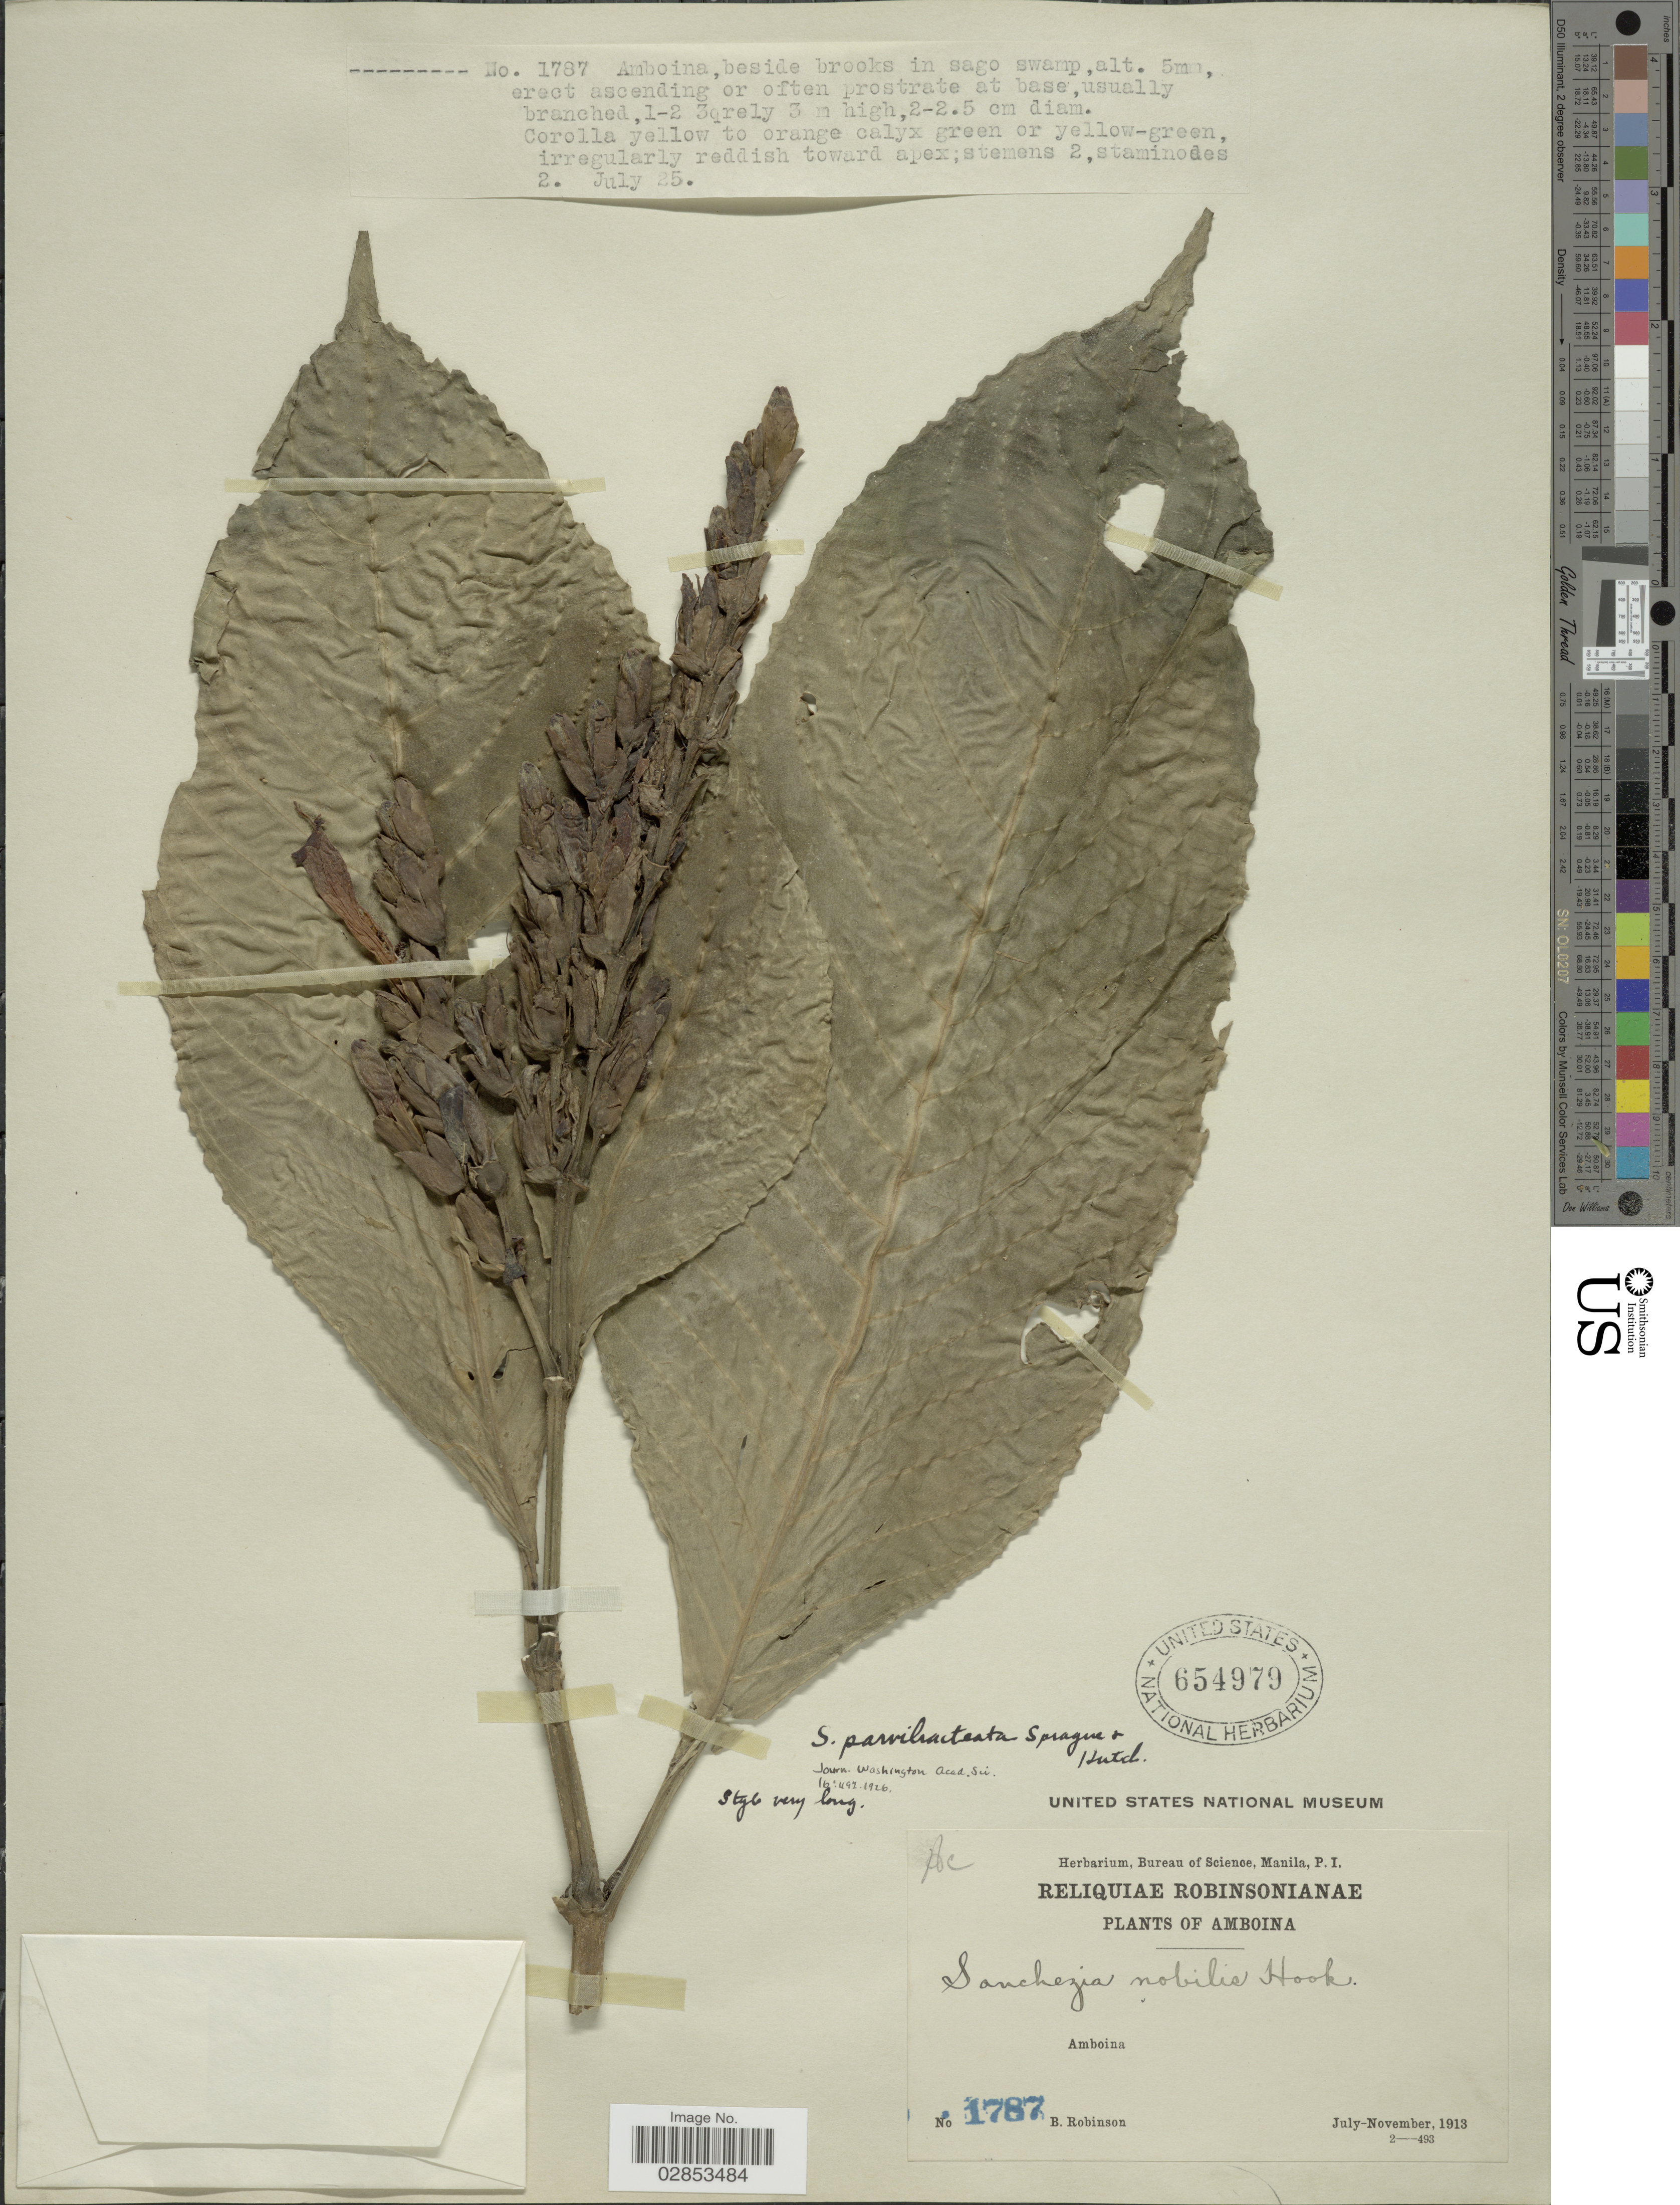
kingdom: Plantae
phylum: Tracheophyta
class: Magnoliopsida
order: Lamiales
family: Acanthaceae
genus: Sanchezia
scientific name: Sanchezia parvibracteata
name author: Sprague & Hutch.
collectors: B. Robinson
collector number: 1787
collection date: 1913-07/1913-11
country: Indonesia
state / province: Maluku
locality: Amboina.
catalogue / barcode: US 654979